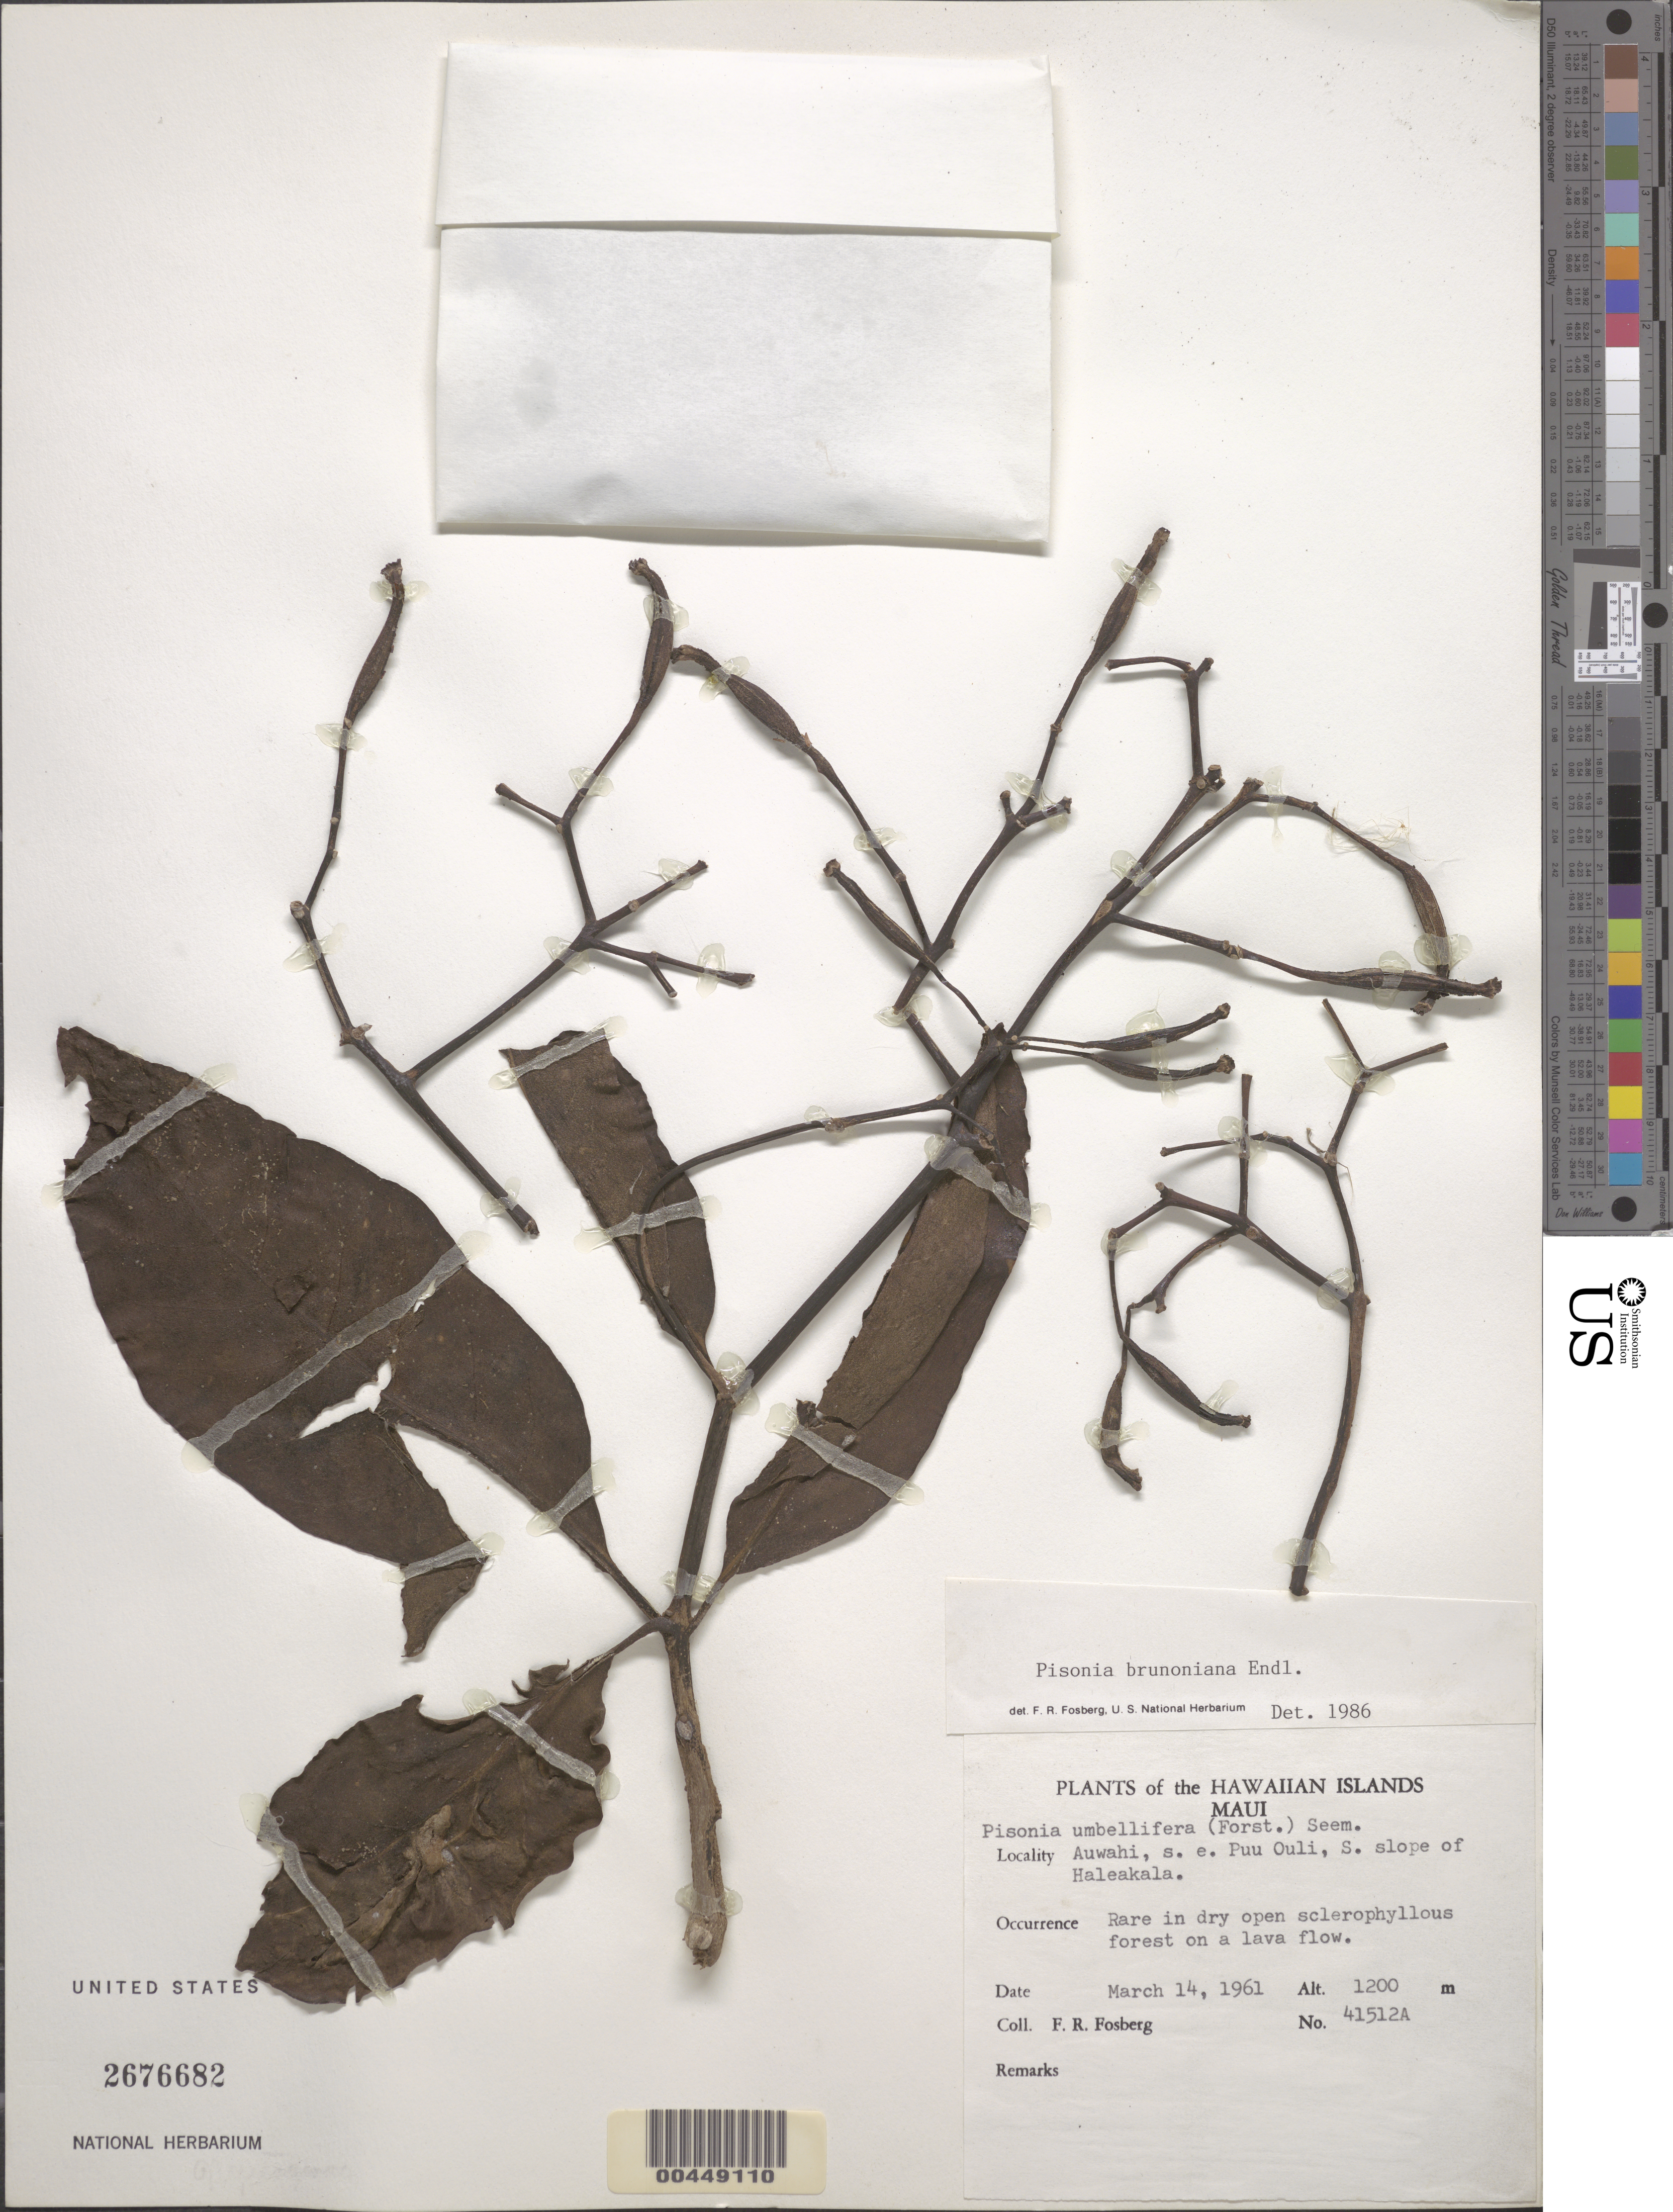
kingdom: Plantae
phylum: Tracheophyta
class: Magnoliopsida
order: Caryophyllales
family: Nyctaginaceae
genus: Ceodes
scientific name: Ceodes brunoniana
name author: (Endl.) Skottsb.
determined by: Wagner, W. L., (BOT), Smithsonian Institution - National Museum of Natural History (UNITED STATES)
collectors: F. R. Fosberg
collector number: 41512a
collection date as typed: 14 Mar 1961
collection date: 1961-03-14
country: United States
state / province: Hawaii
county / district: Maui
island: Maui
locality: Auwahi, SE Puu Ouli, S slope of Haleakala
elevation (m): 1200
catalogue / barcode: US 2676682